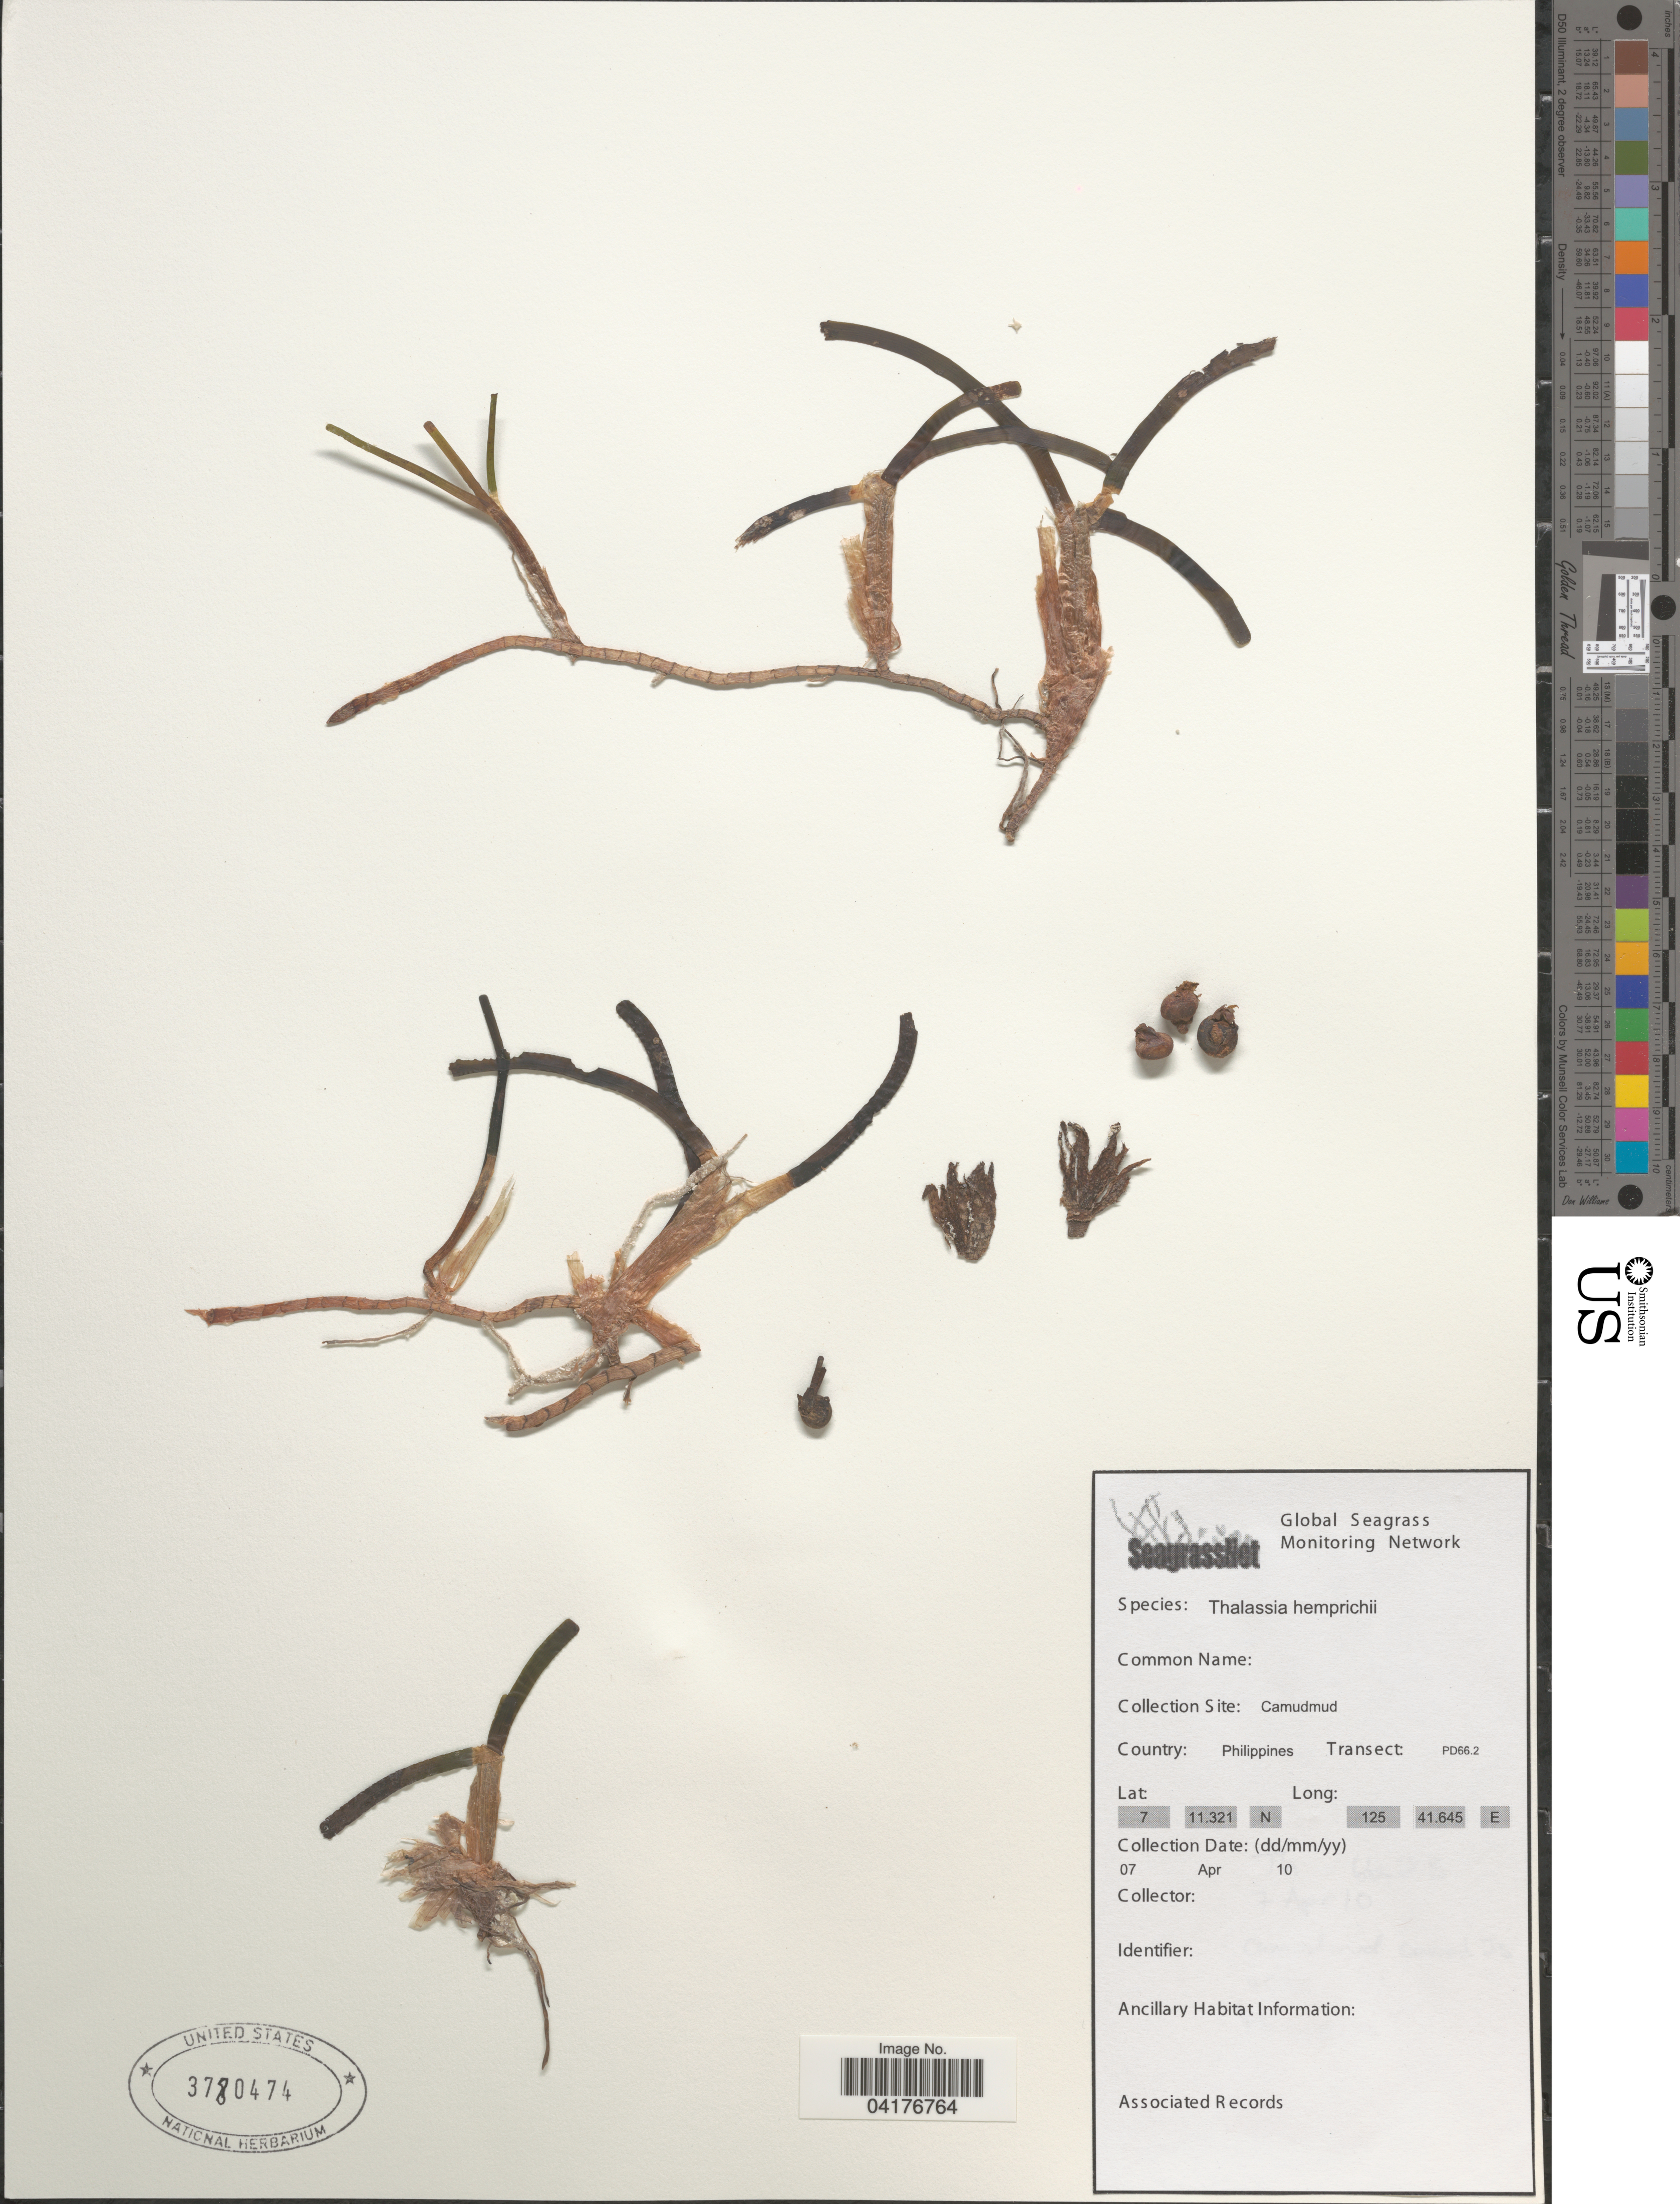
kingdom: Plantae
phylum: Tracheophyta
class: Liliopsida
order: Alismatales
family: Hydrocharitaceae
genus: Enhalus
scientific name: Enhalus acoroides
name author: (L. f.) Royle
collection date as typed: Transcribed d/m/y: 7/4/10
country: Philippines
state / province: Davao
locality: Camudmud. Transect: PD66.2.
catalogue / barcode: US 3780474